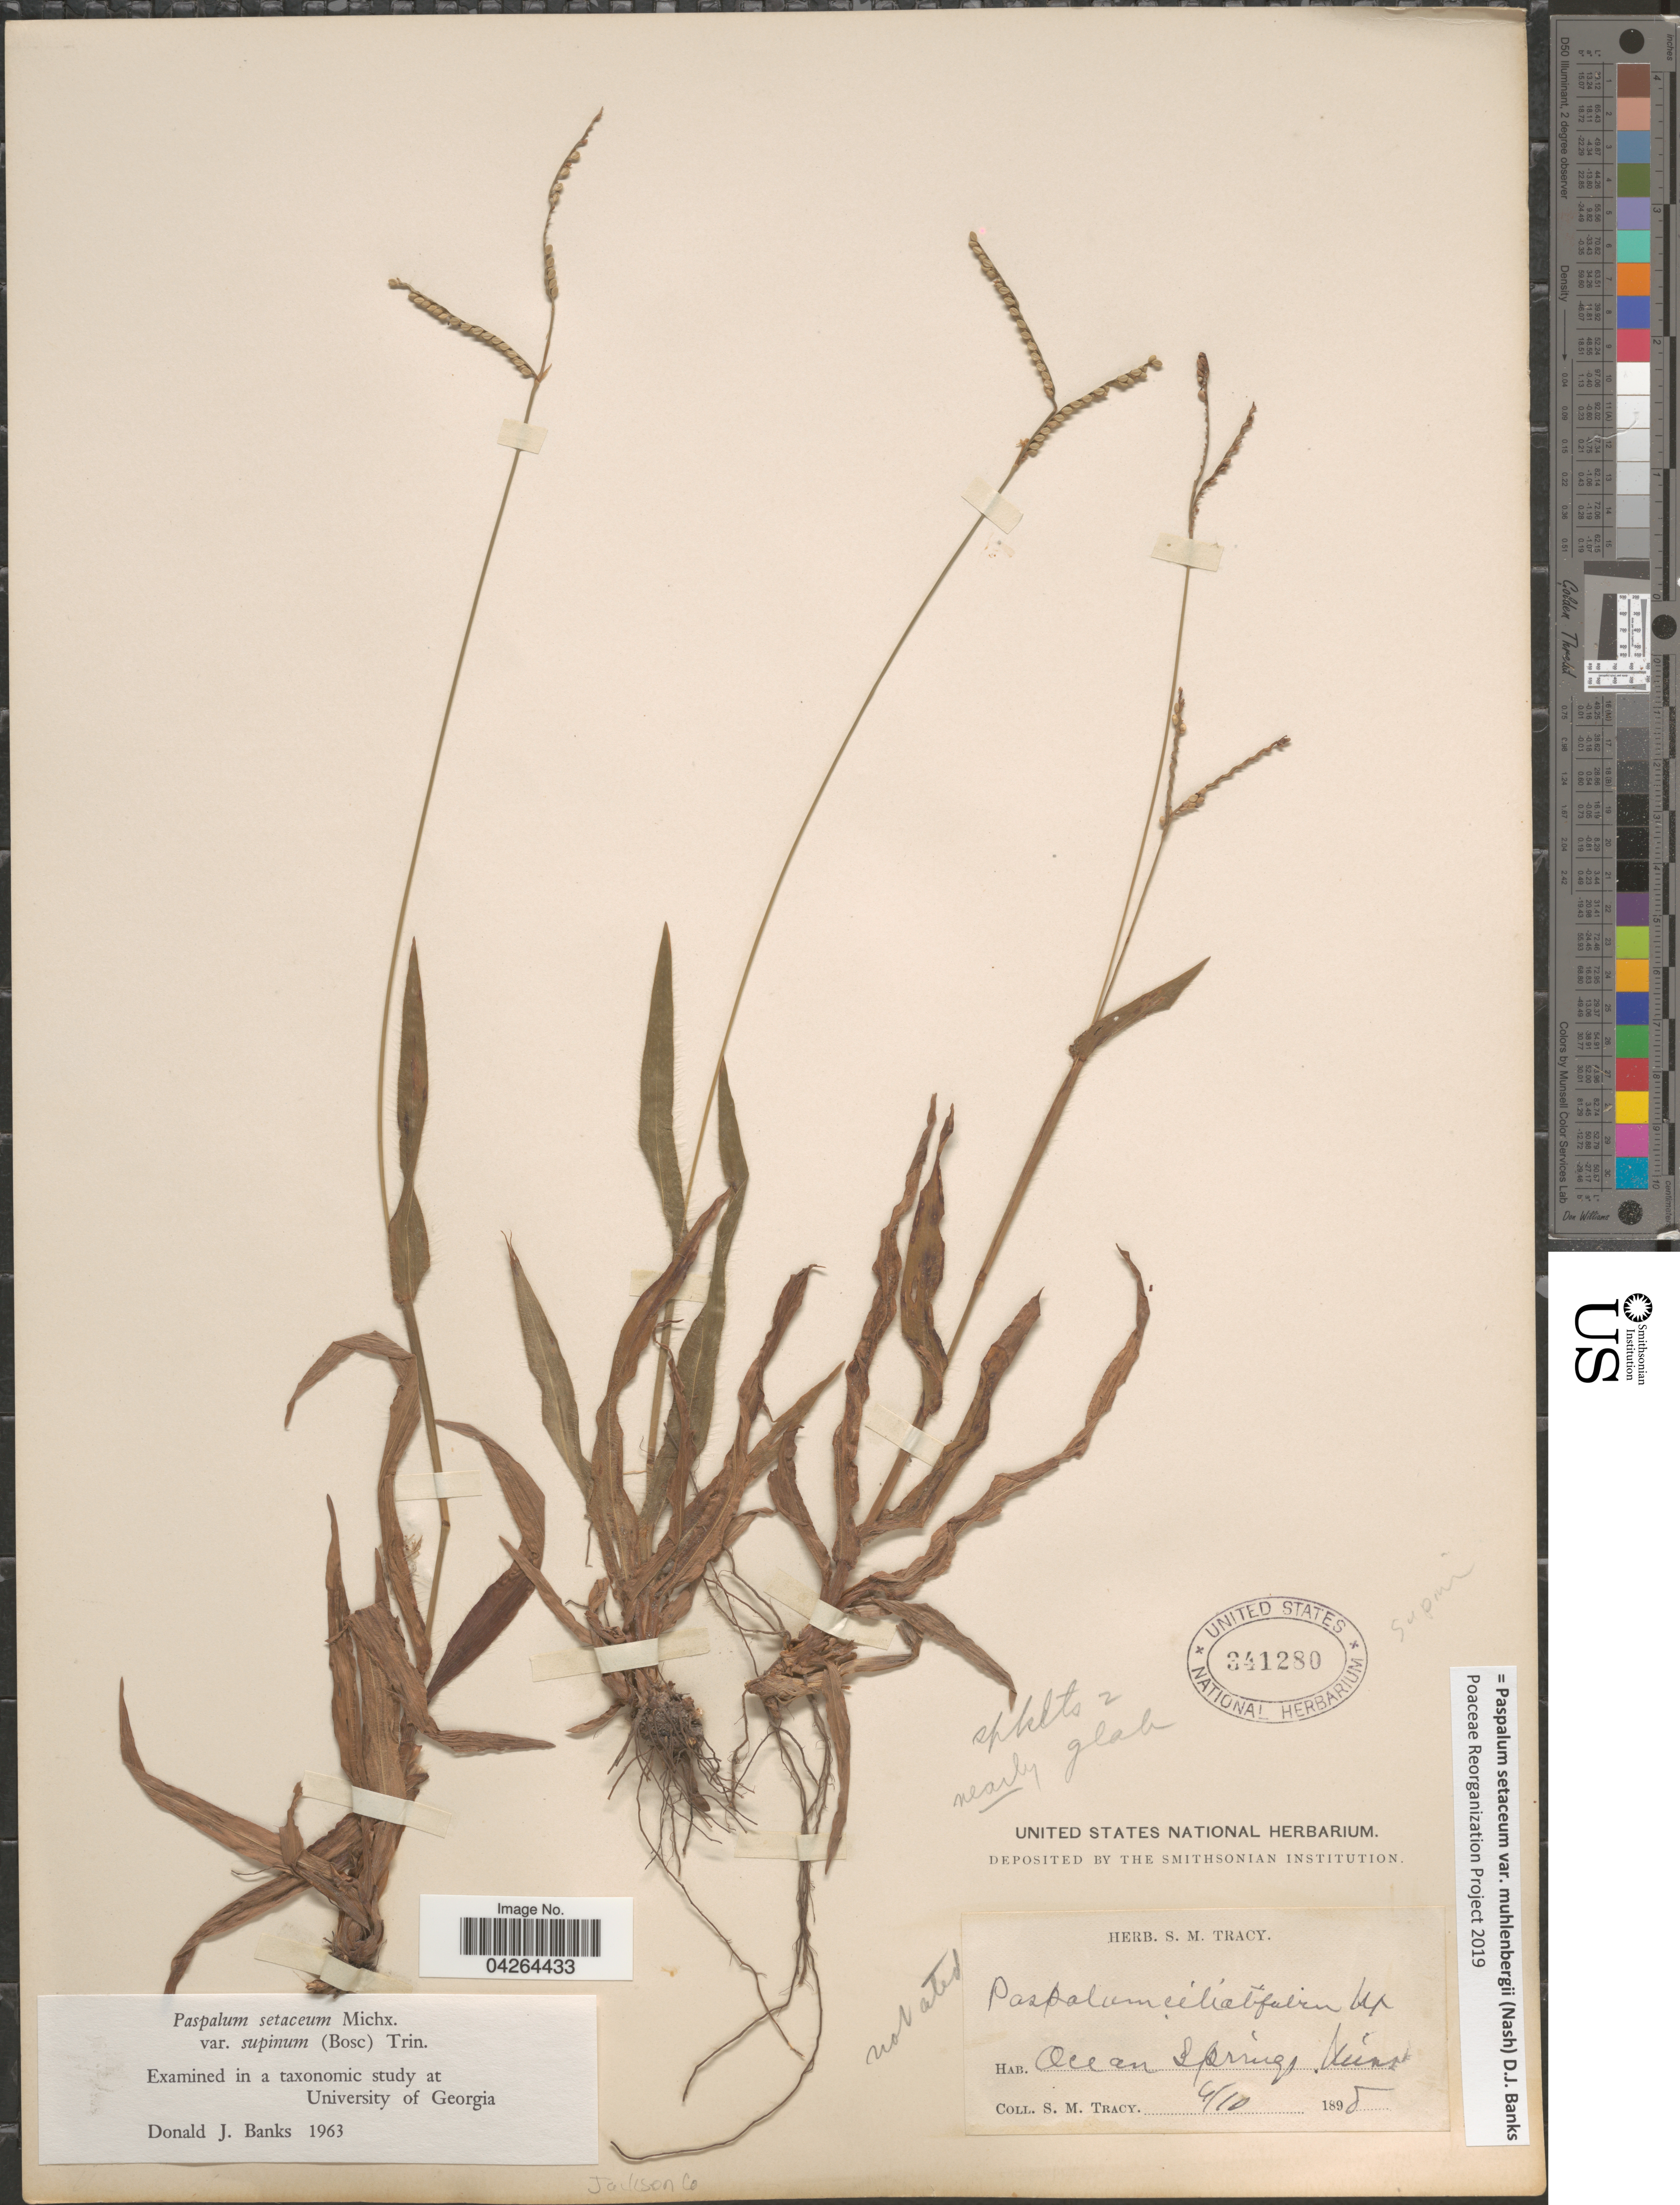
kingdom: Plantae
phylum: Tracheophyta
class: Liliopsida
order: Poales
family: Poaceae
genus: Paspalum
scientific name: Paspalum setaceum var. muhlenbergii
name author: (Nash) D.J. Banks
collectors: S. M. Tracy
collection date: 1898-04-10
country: United States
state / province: Mississippi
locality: Ocean Springs. Jackson Co.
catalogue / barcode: US 341280